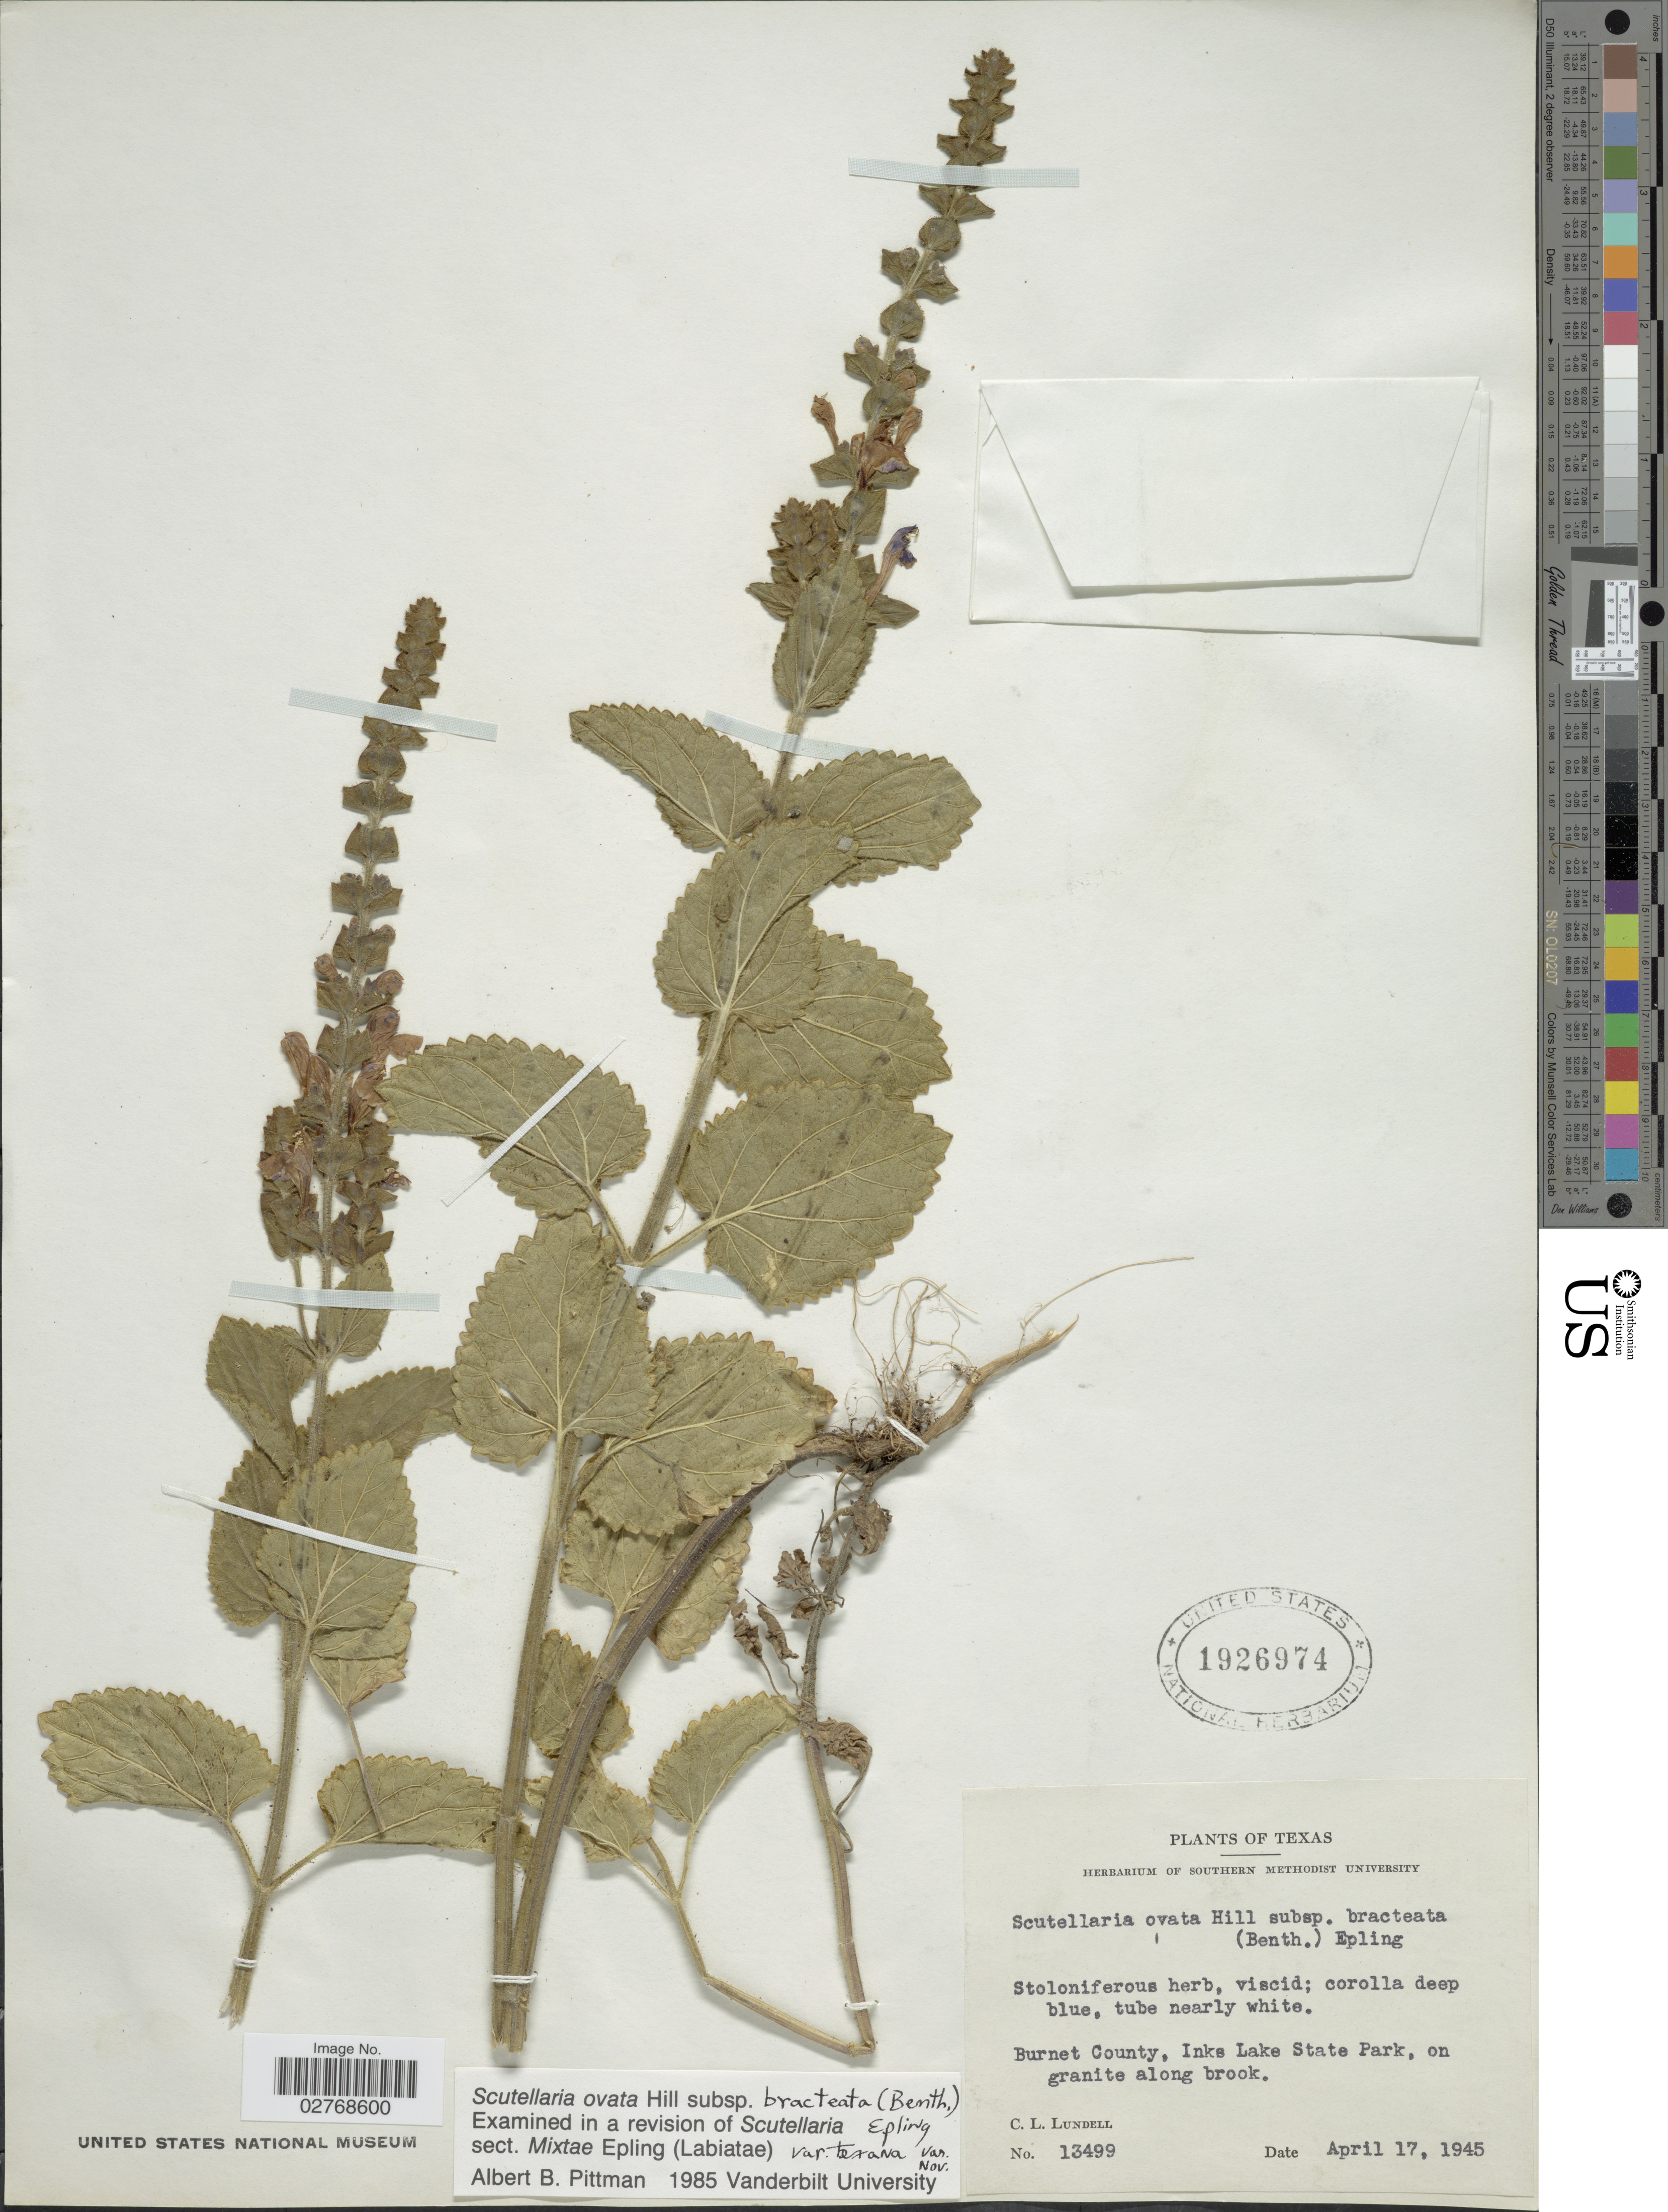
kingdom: Plantae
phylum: Tracheophyta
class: Magnoliopsida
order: Lamiales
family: Lamiaceae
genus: Scutellaria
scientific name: Scutellaria ovata subsp. bracteata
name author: (Benth.) Epling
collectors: C. L. Lundell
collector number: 13499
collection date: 1945-04-17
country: United States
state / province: Texas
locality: Burnet County, Inks Lake State Park, on granite along brook.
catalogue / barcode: US 1926974